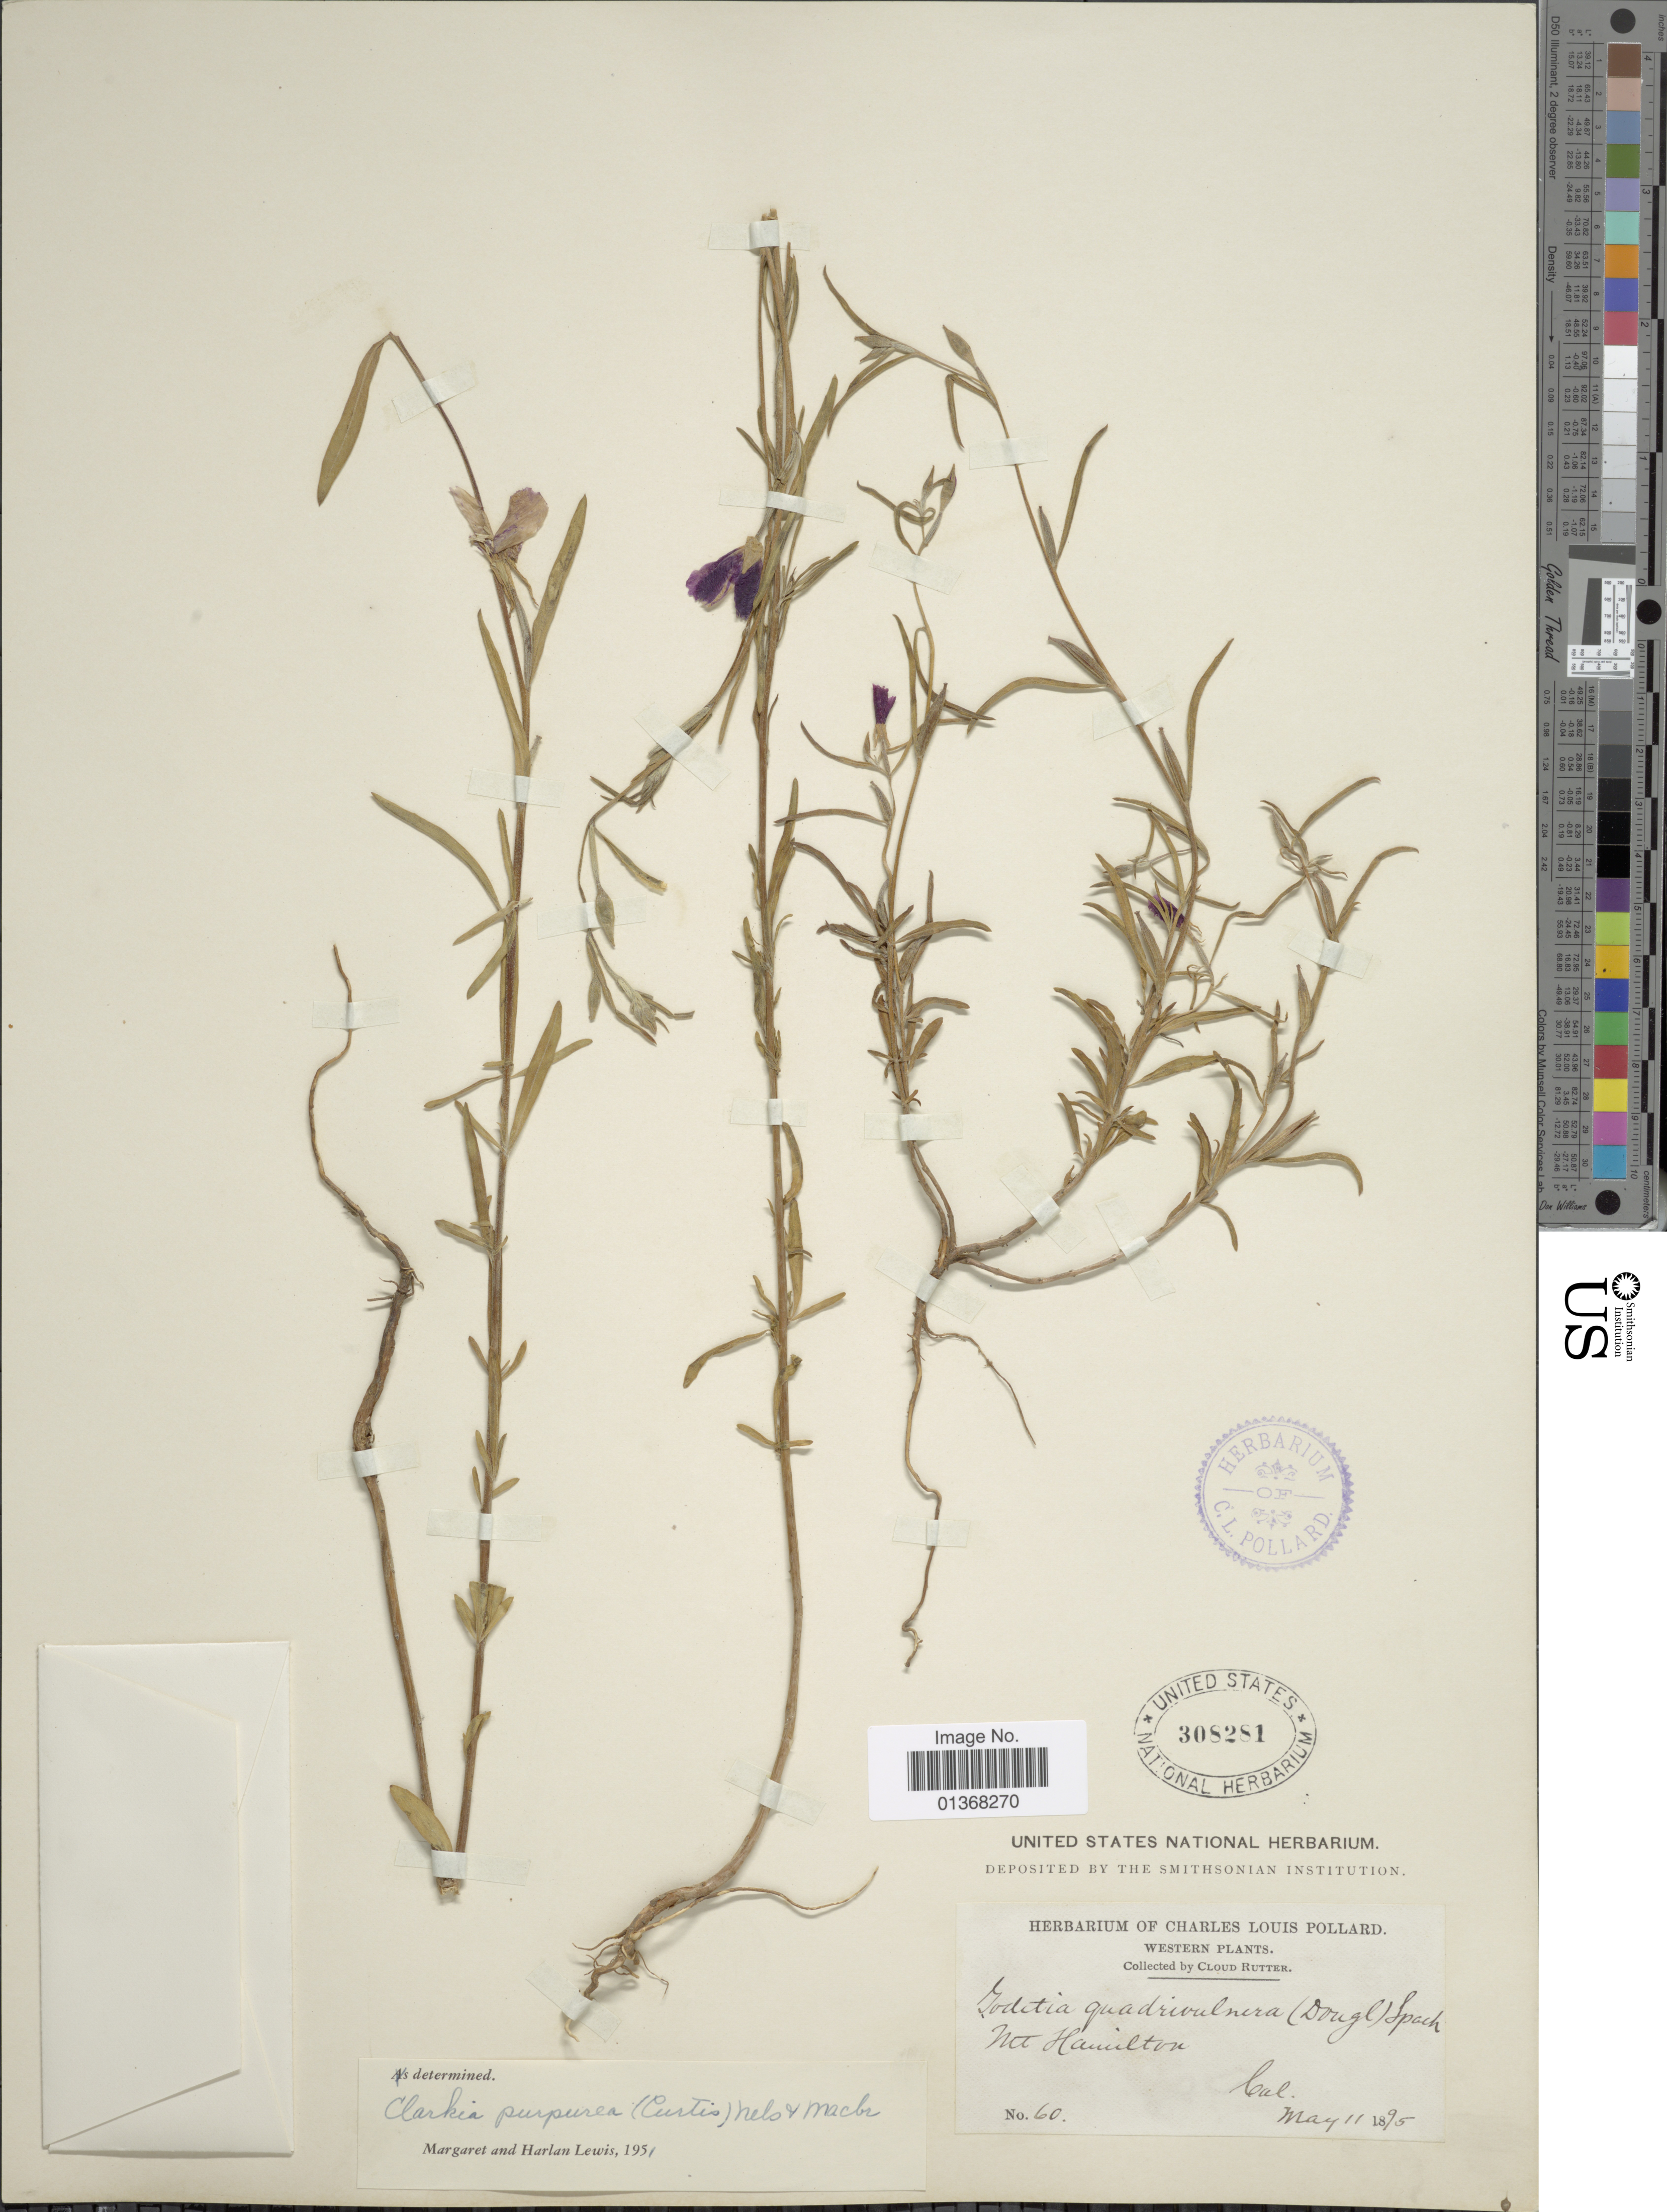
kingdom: Plantae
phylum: Tracheophyta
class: Magnoliopsida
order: Myrtales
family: Onagraceae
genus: Clarkia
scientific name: Clarkia purpurea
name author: (Curtis) A. Nelson & J.F. Macbr.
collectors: C. Rutter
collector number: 60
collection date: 1895-05-11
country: United States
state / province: California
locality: Western Plants, New Hamilton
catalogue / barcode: US 308281